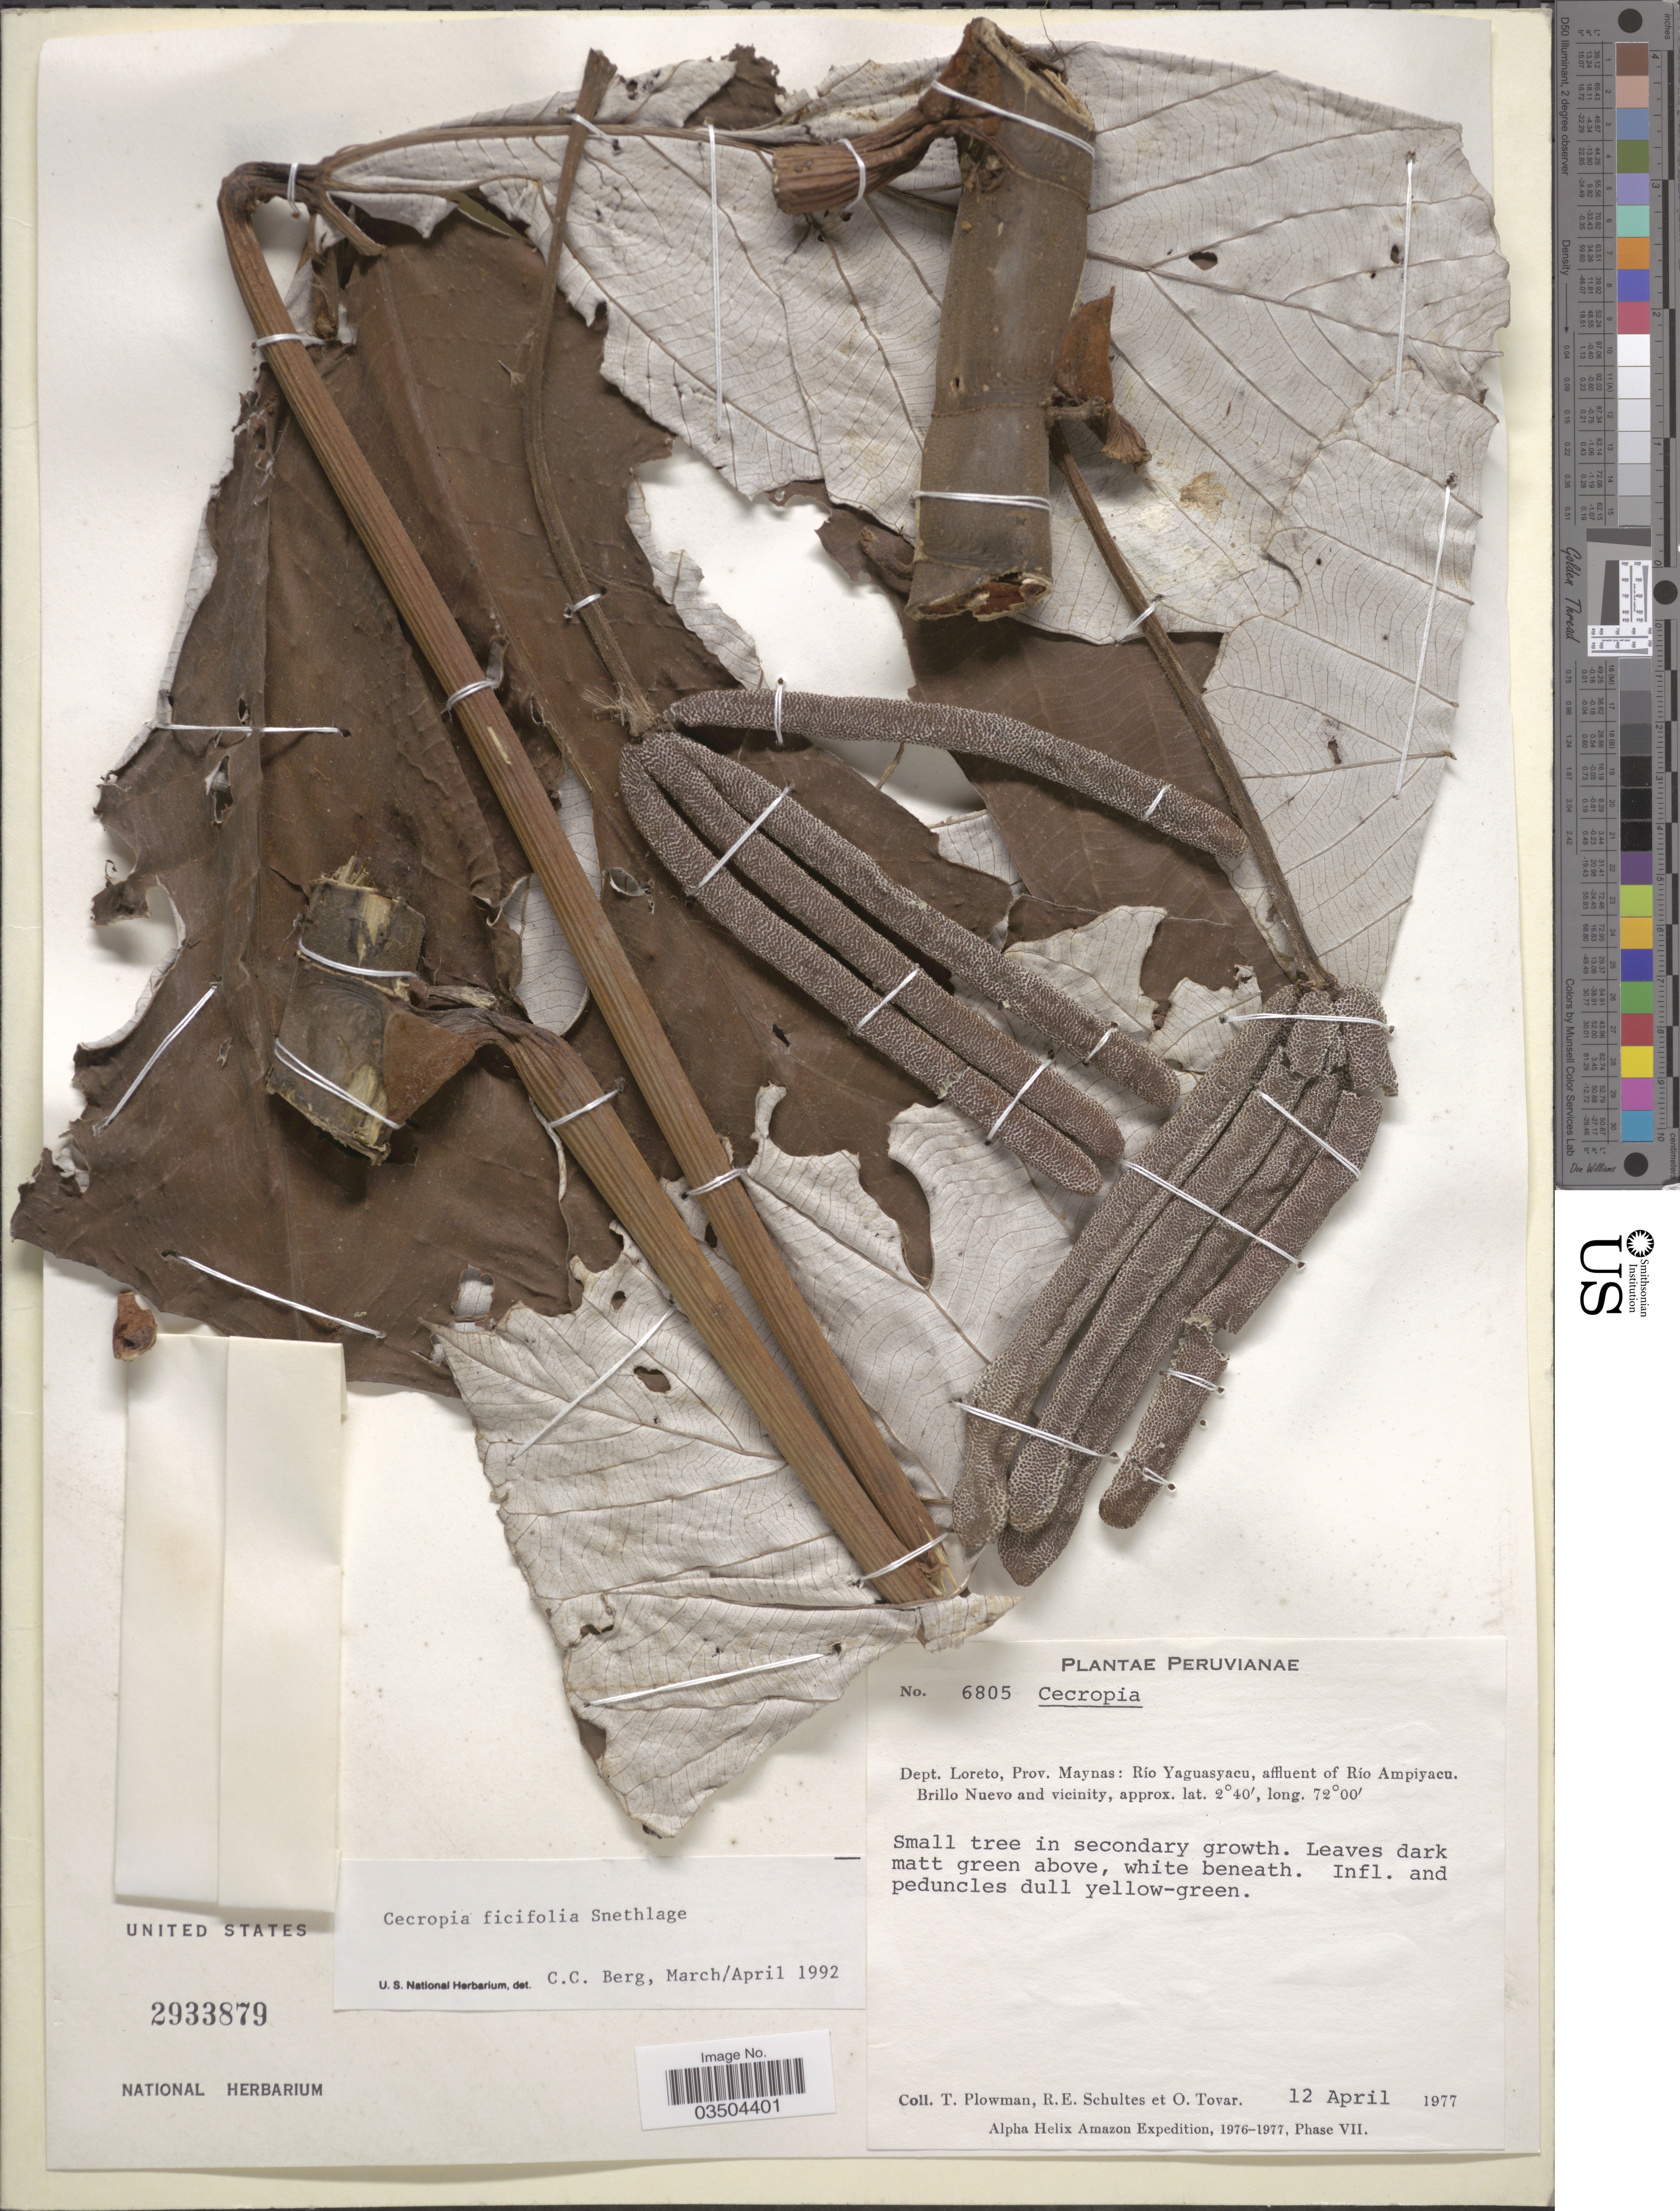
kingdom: Plantae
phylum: Tracheophyta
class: Magnoliopsida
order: Rosales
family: Urticaceae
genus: Cecropia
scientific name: Cecropia ficifolia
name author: Snethlage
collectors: T. Plowman, R. E. Schultes & Ó. Tovar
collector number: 6805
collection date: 1977-04-12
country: Peru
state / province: Loreto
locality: Dept. Loreto, Prov. Maynas: Río Yaguasyacu, affluent of Río Ampiyacu. Brillo Nuevo and vicinity.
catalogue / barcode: US 2933879